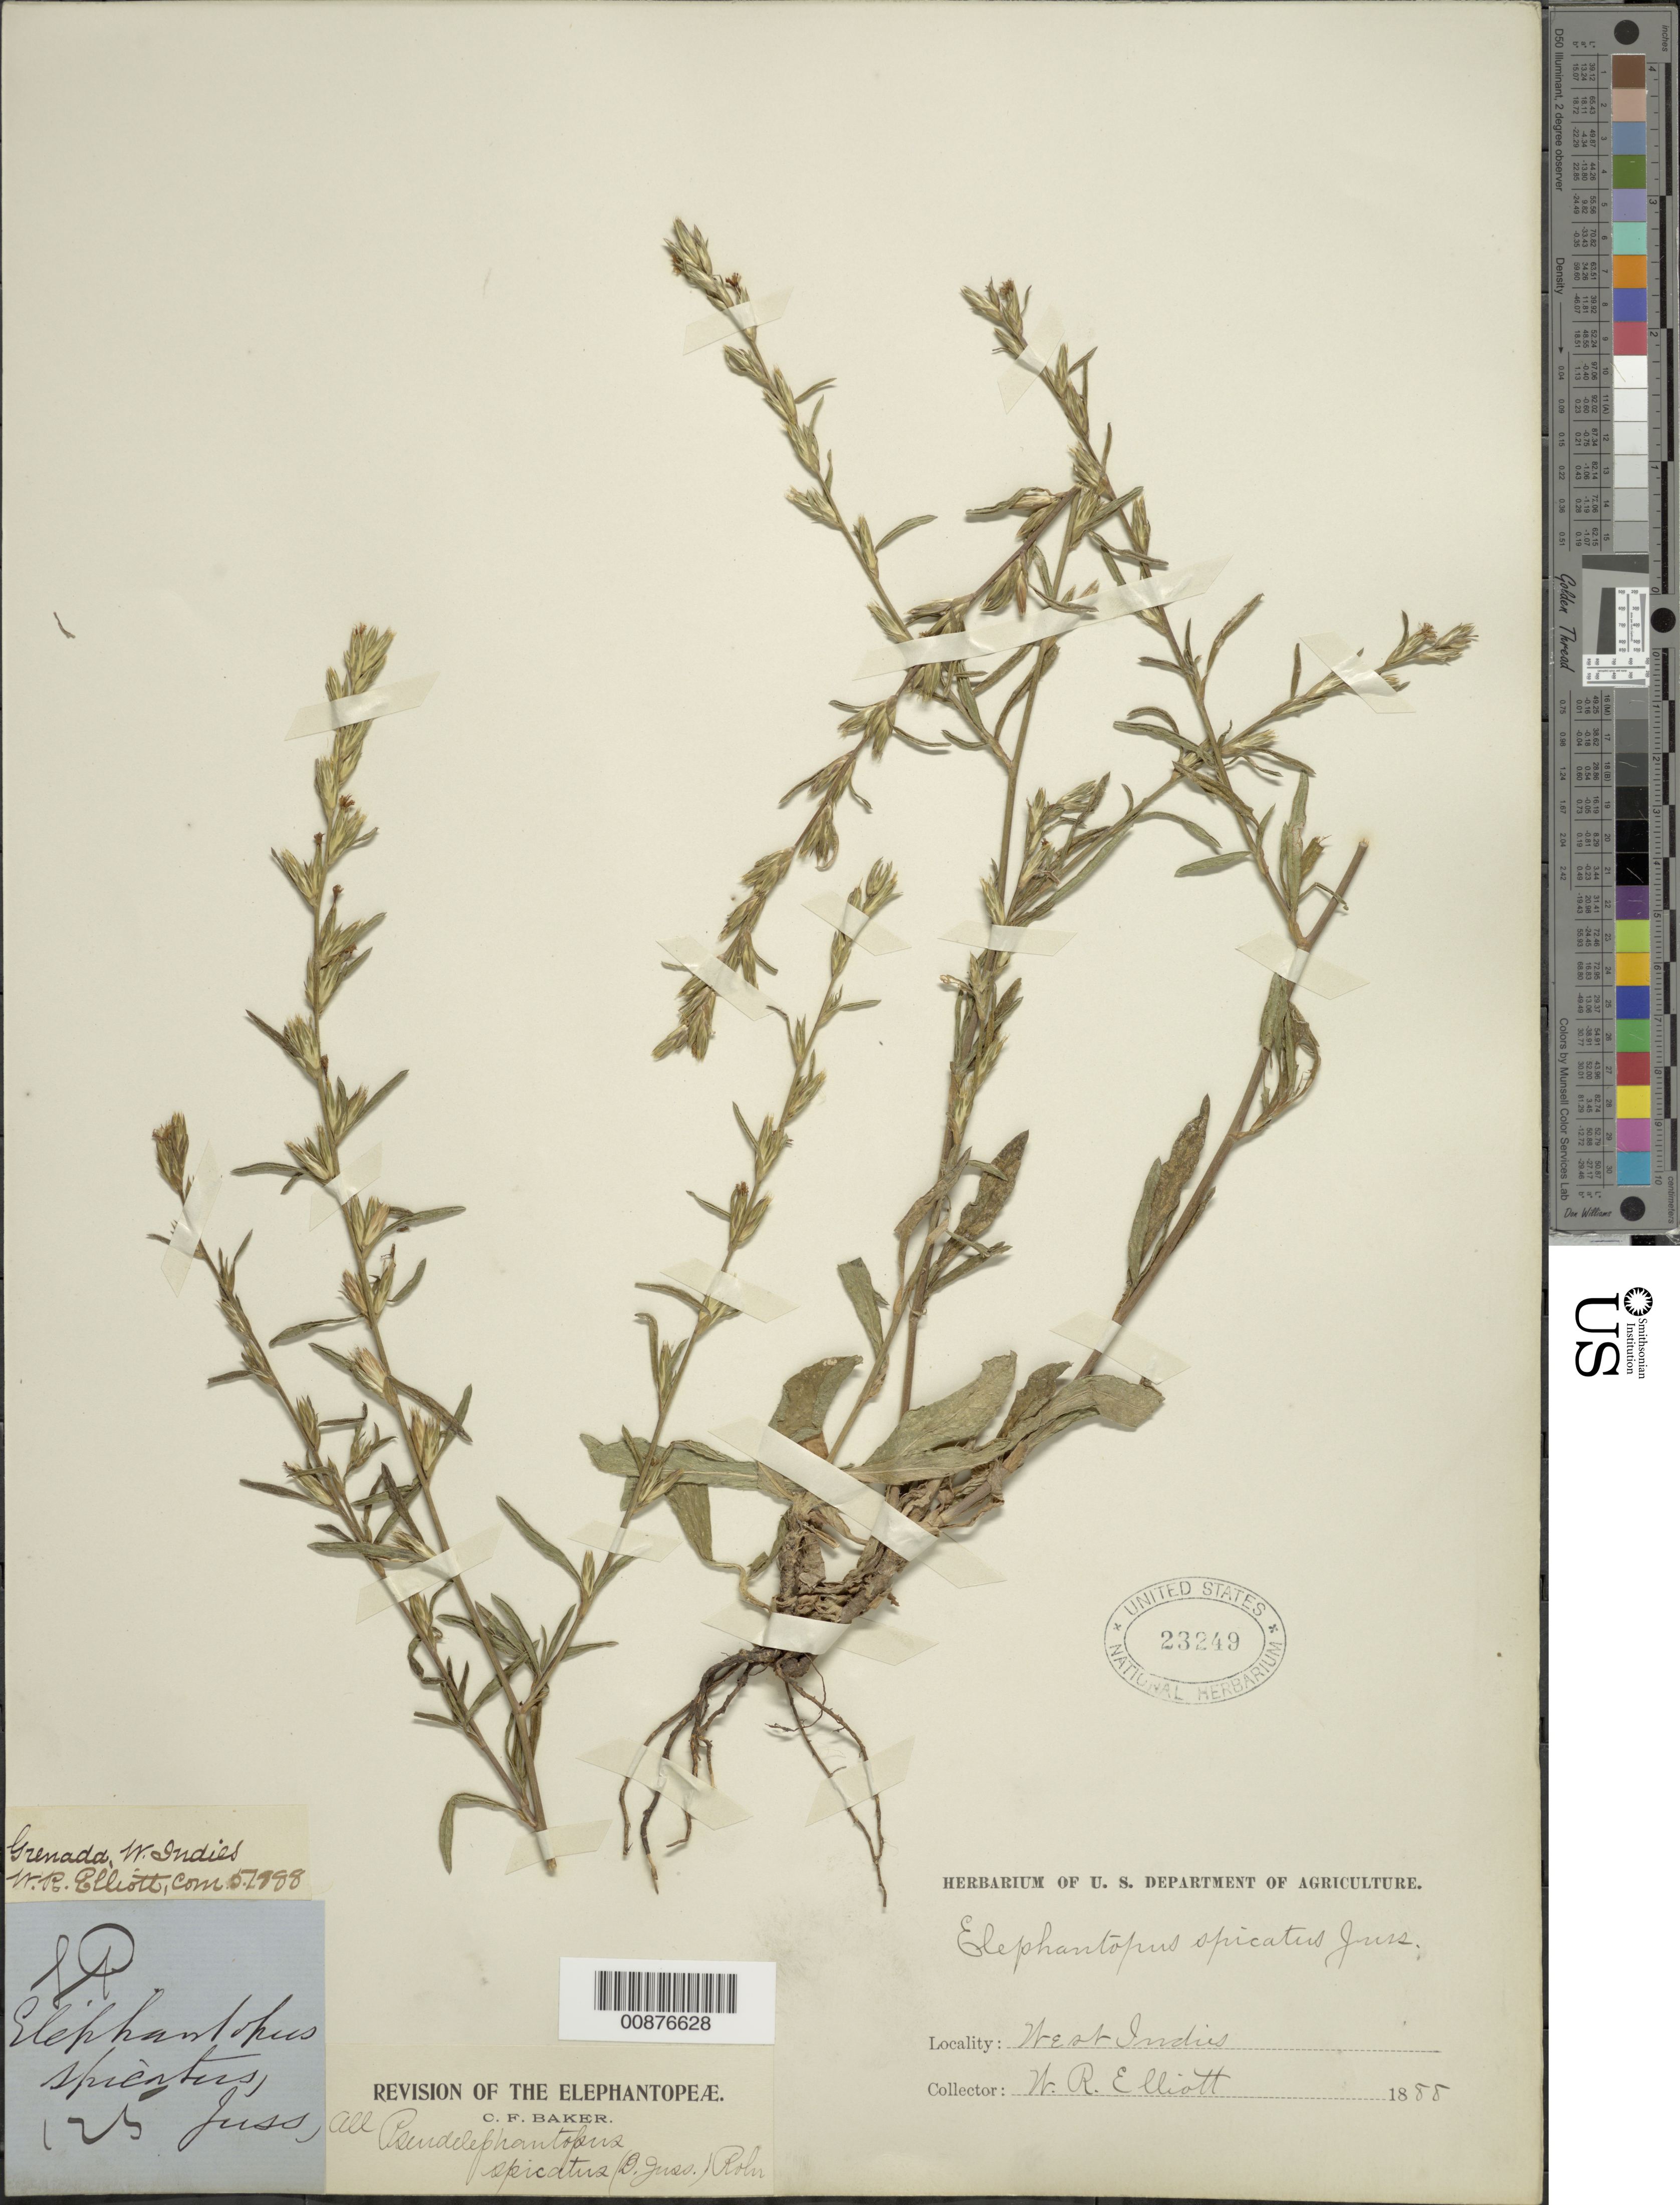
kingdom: Plantae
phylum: Tracheophyta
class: Magnoliopsida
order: Asterales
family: Asteraceae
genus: Pseudelephantopus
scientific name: Pseudelephantopus spicatus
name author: (Juss. ex Aubl.) C.F. Baker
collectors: W. Elliott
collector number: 125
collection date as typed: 1888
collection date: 1888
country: Grenada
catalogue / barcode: US 23249